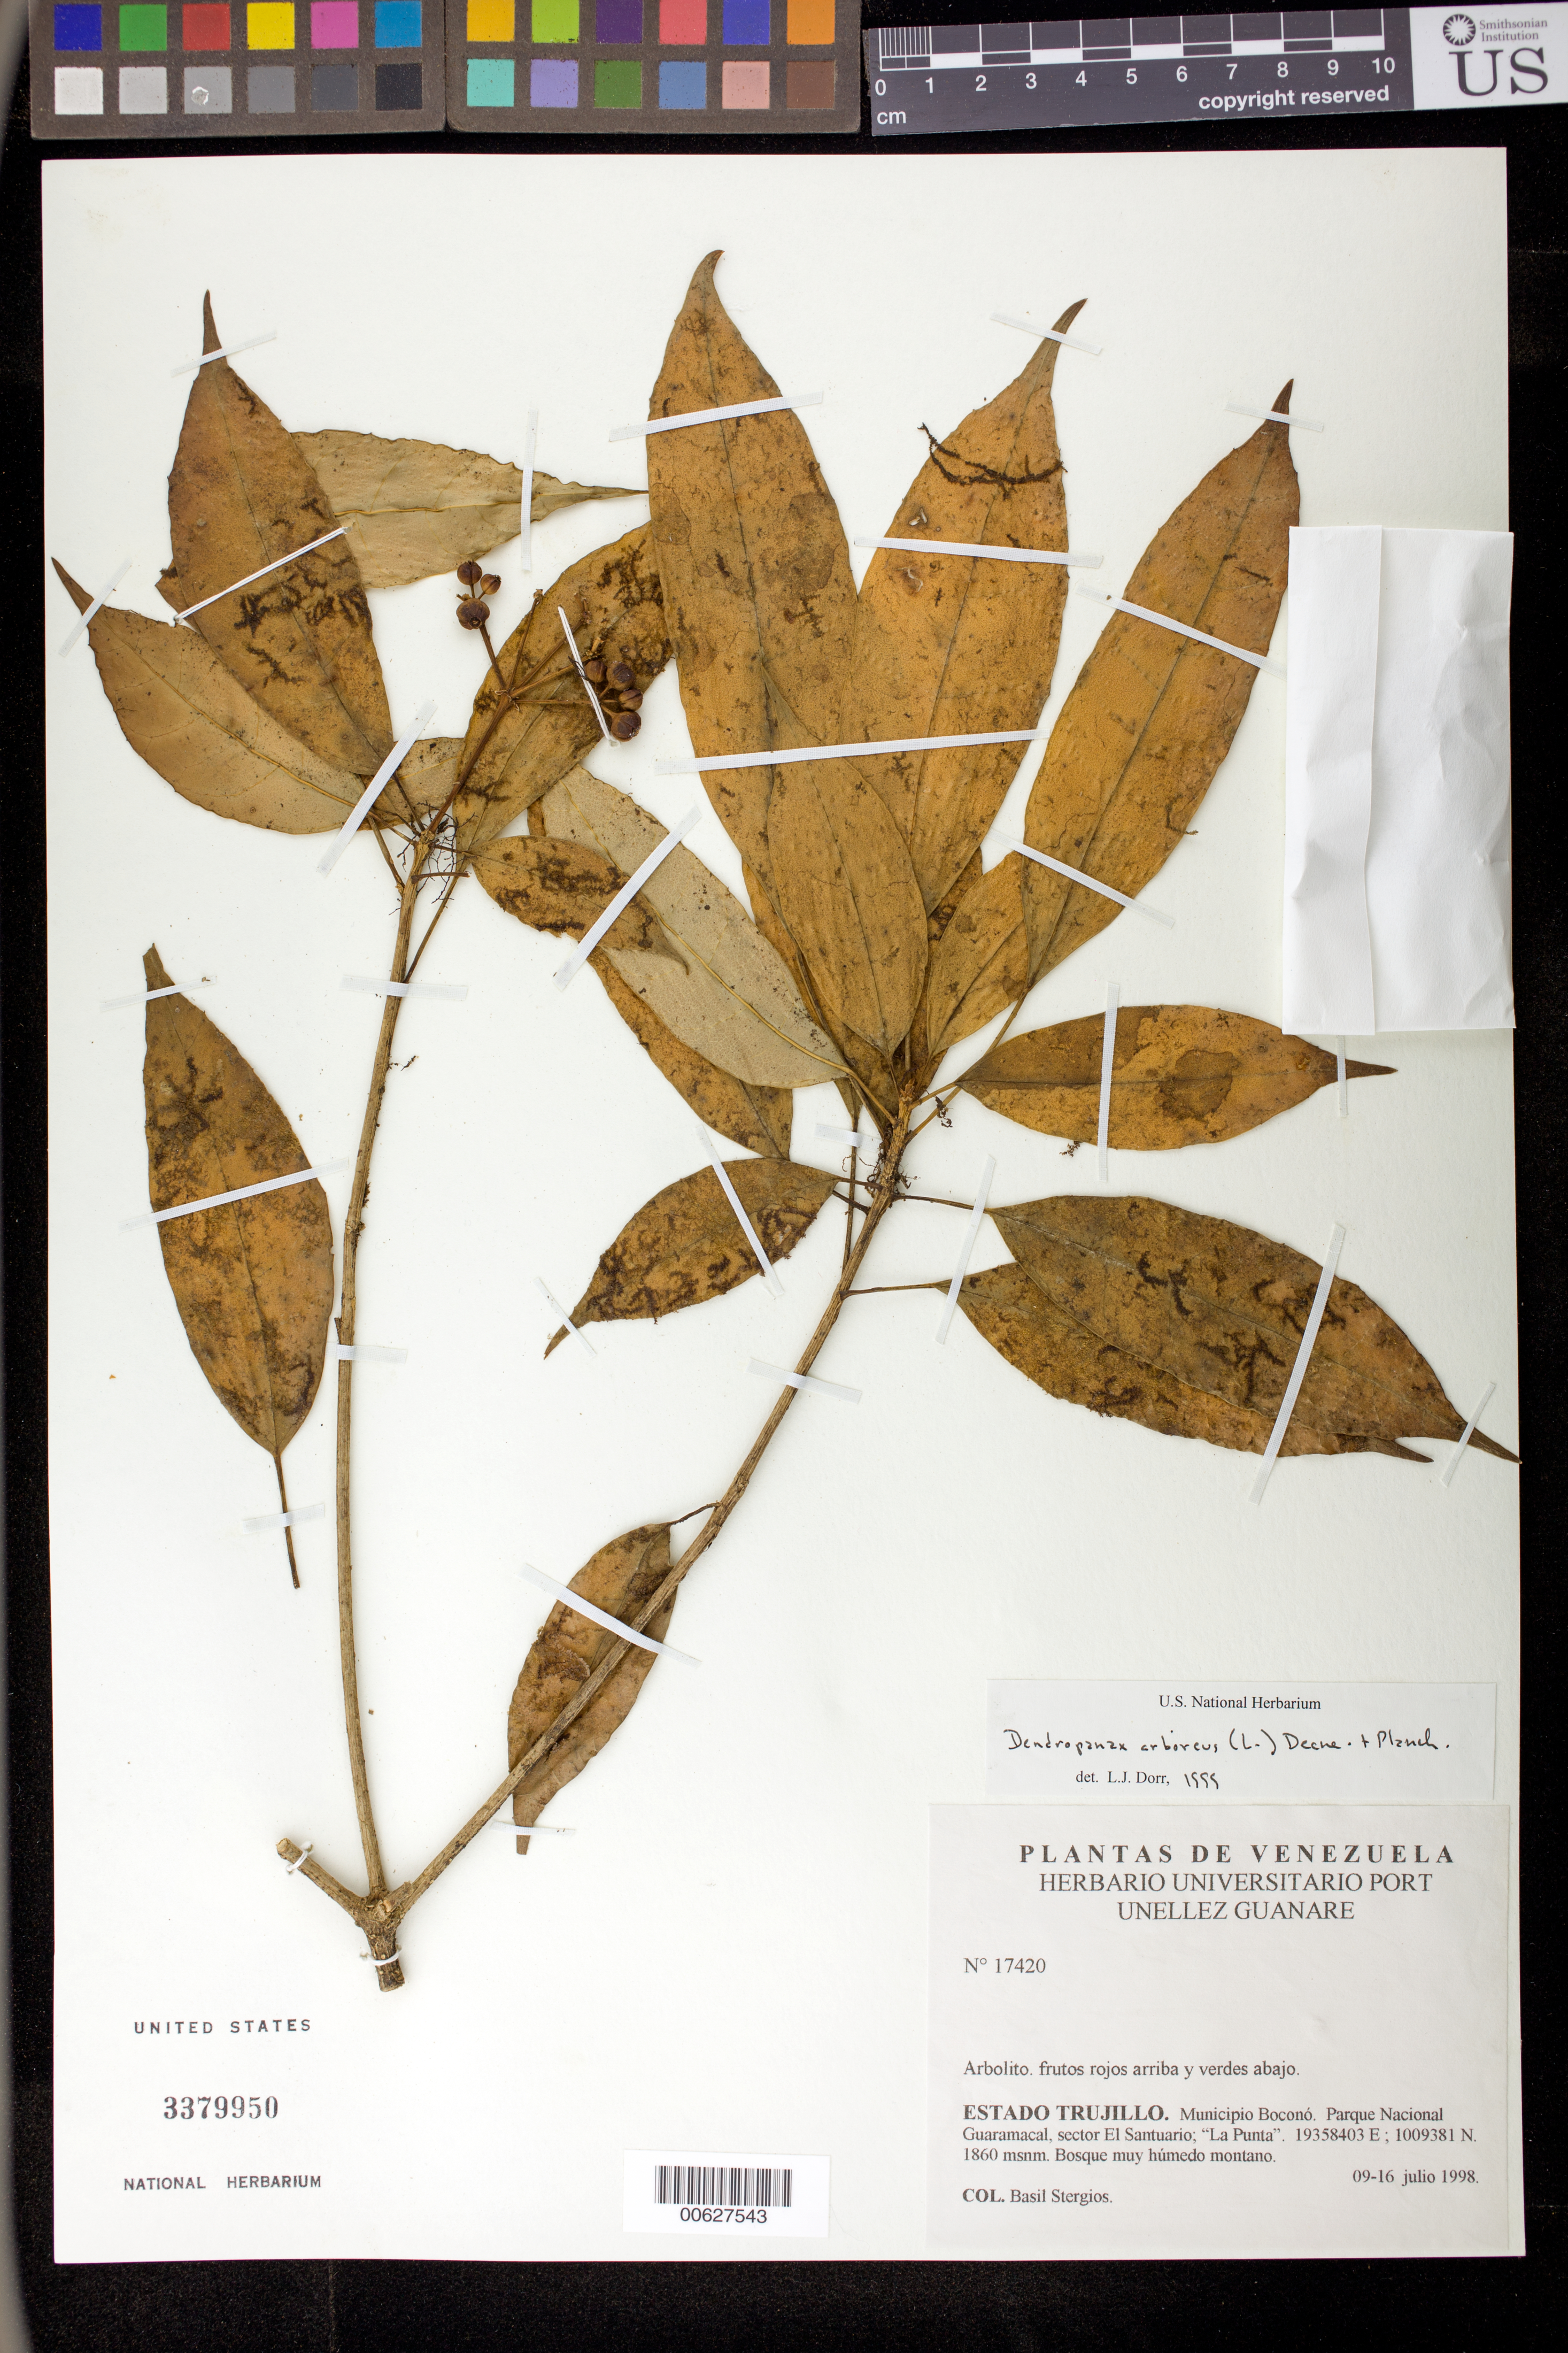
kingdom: Plantae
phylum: Tracheophyta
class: Magnoliopsida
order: Apiales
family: Araliaceae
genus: Dendropanax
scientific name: Dendropanax arboreus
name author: (L.) Decne. & Planch.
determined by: Dorr, L. J., (BOT), Smithsonian Institution - National Museum of Natural History (UNITED STATES)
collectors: B. G. Stergios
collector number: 17420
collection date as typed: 09 Jul 1998 to 16 Jul 1998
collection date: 1998-07-09/1998-07-16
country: Venezuela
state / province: Trujillo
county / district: Boconó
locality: Parque Nacional Guaramacal, Sector El Santuario, La Punta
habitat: Bosque muy húmedo montano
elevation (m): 1860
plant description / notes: K, PORT, US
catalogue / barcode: US 3379950